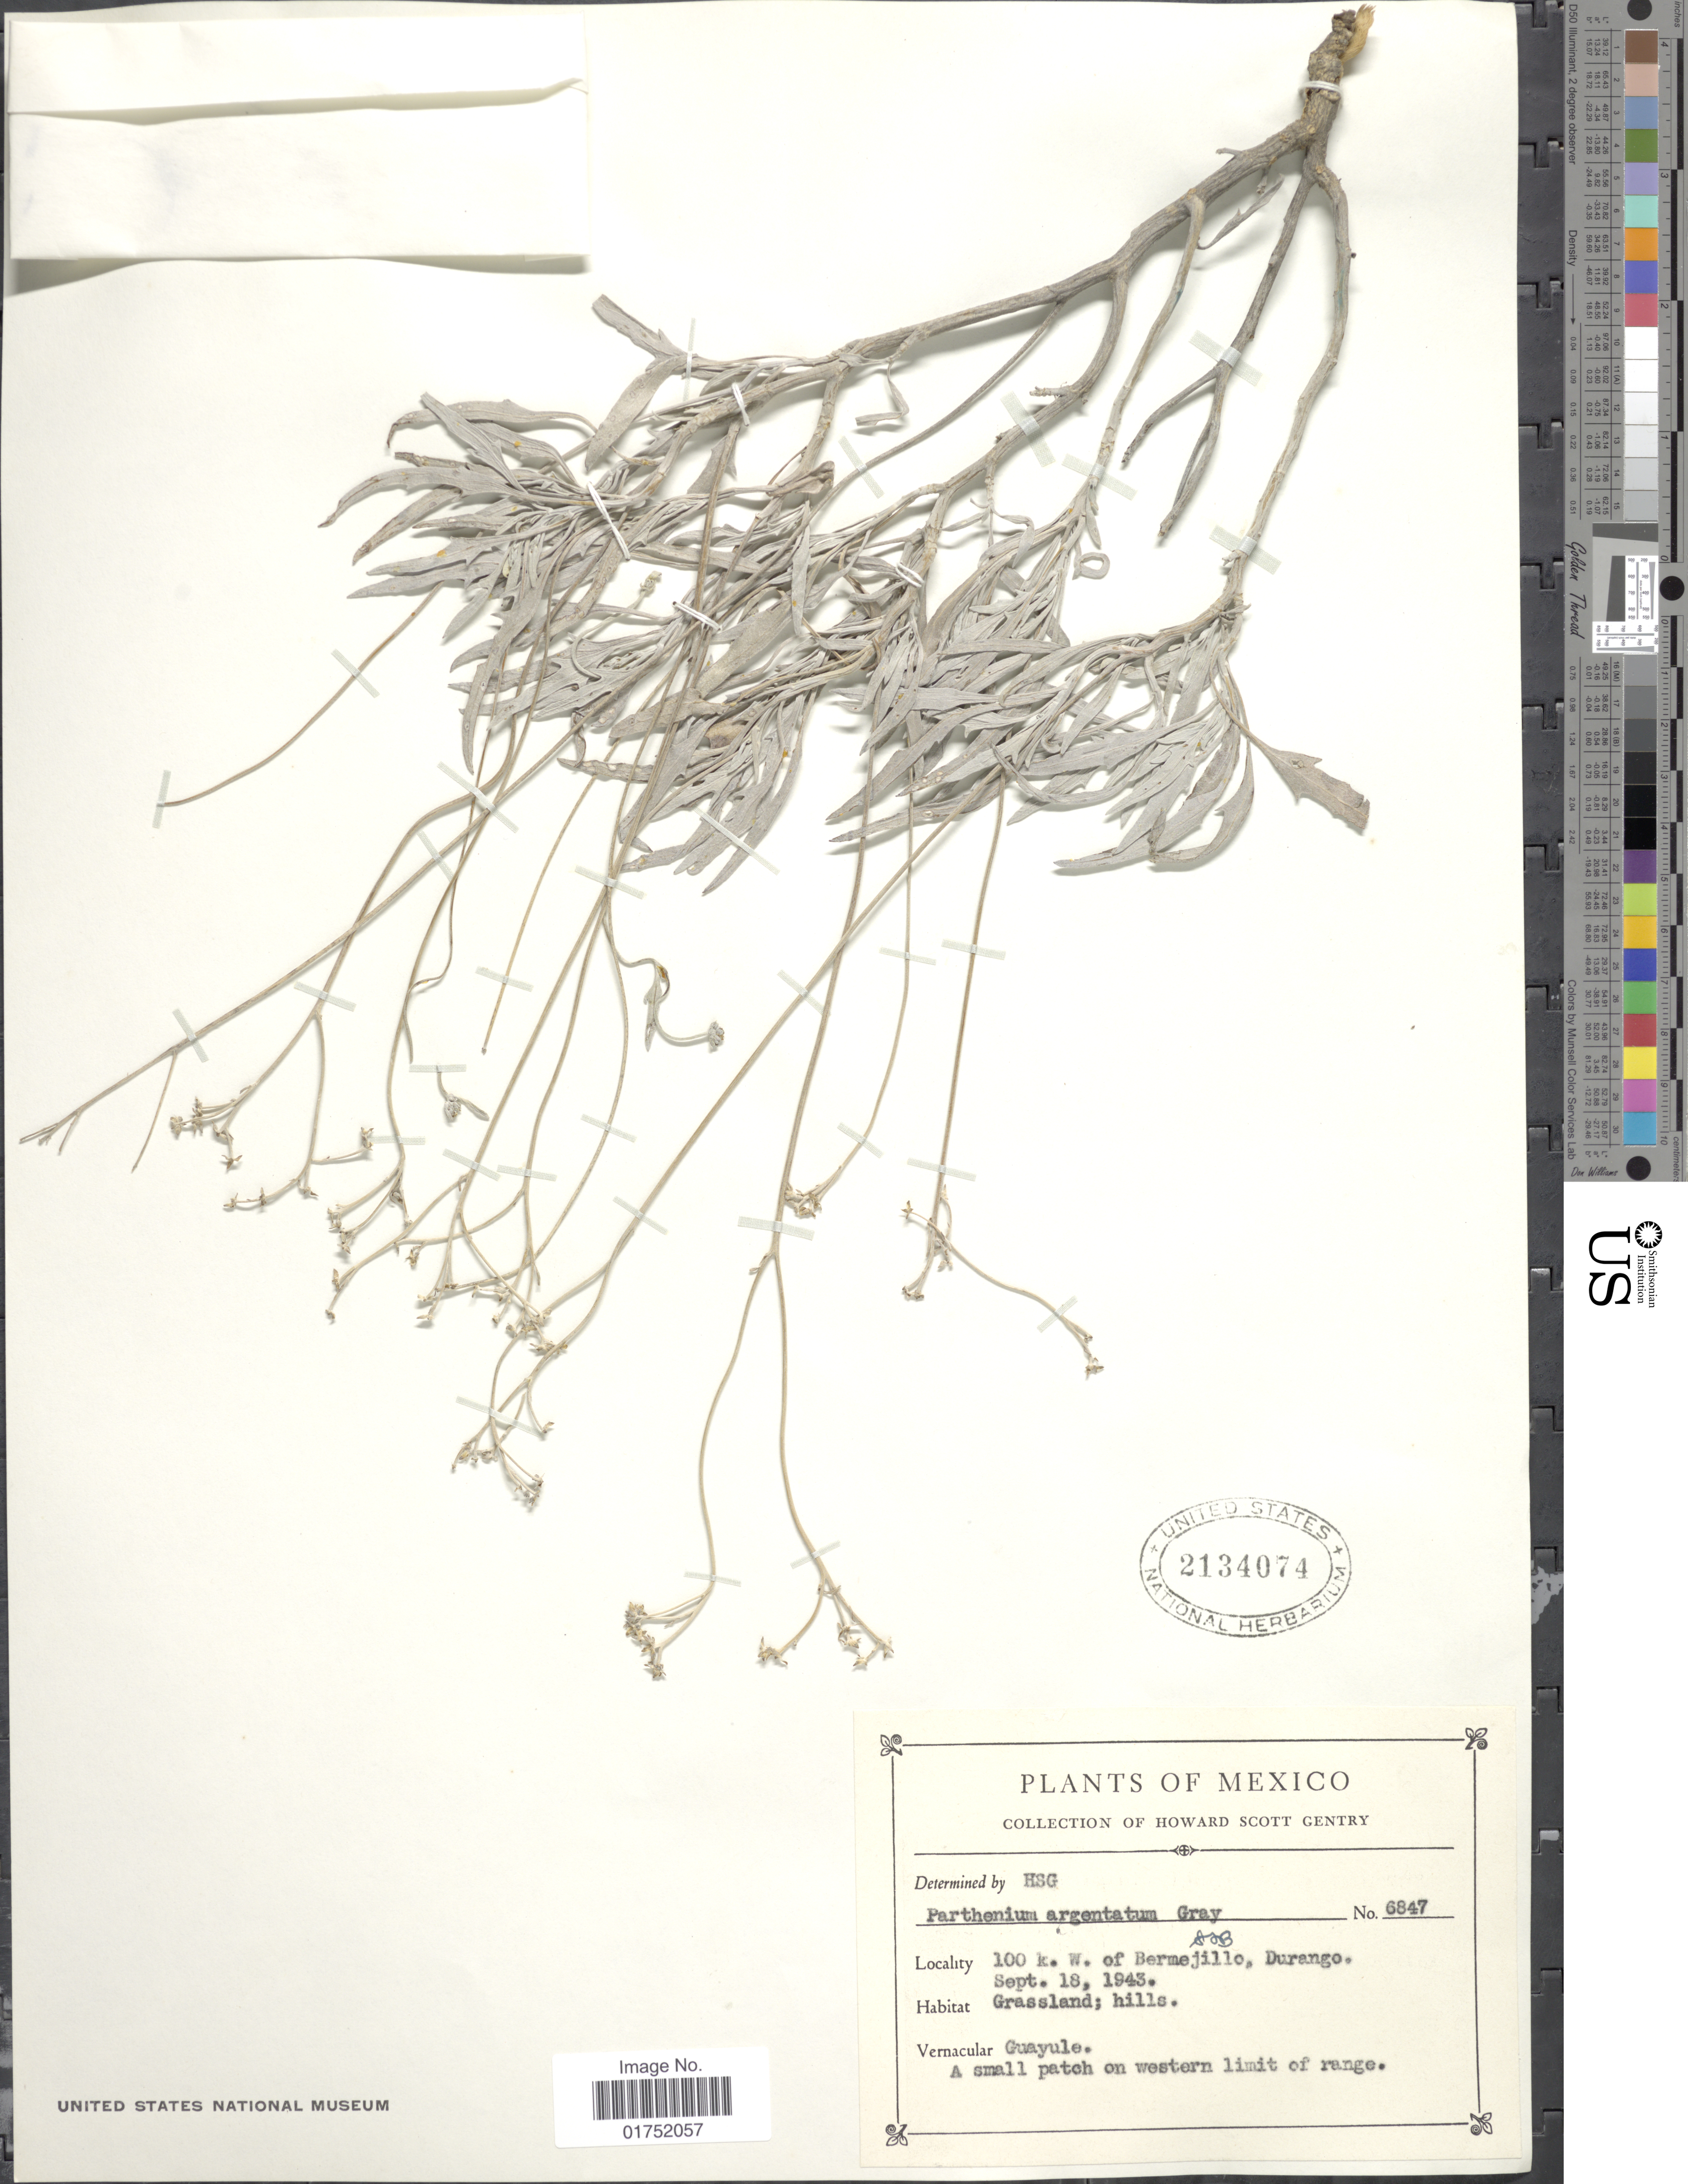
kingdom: Plantae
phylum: Tracheophyta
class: Magnoliopsida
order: Asterales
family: Asteraceae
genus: Parthenium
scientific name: Parthenium argentatum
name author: A. Gray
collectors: H. S. Gentry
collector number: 6847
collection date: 1943-09-18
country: Mexico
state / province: Durango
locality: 100 k. W. of Bermejillo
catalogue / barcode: US 2134074